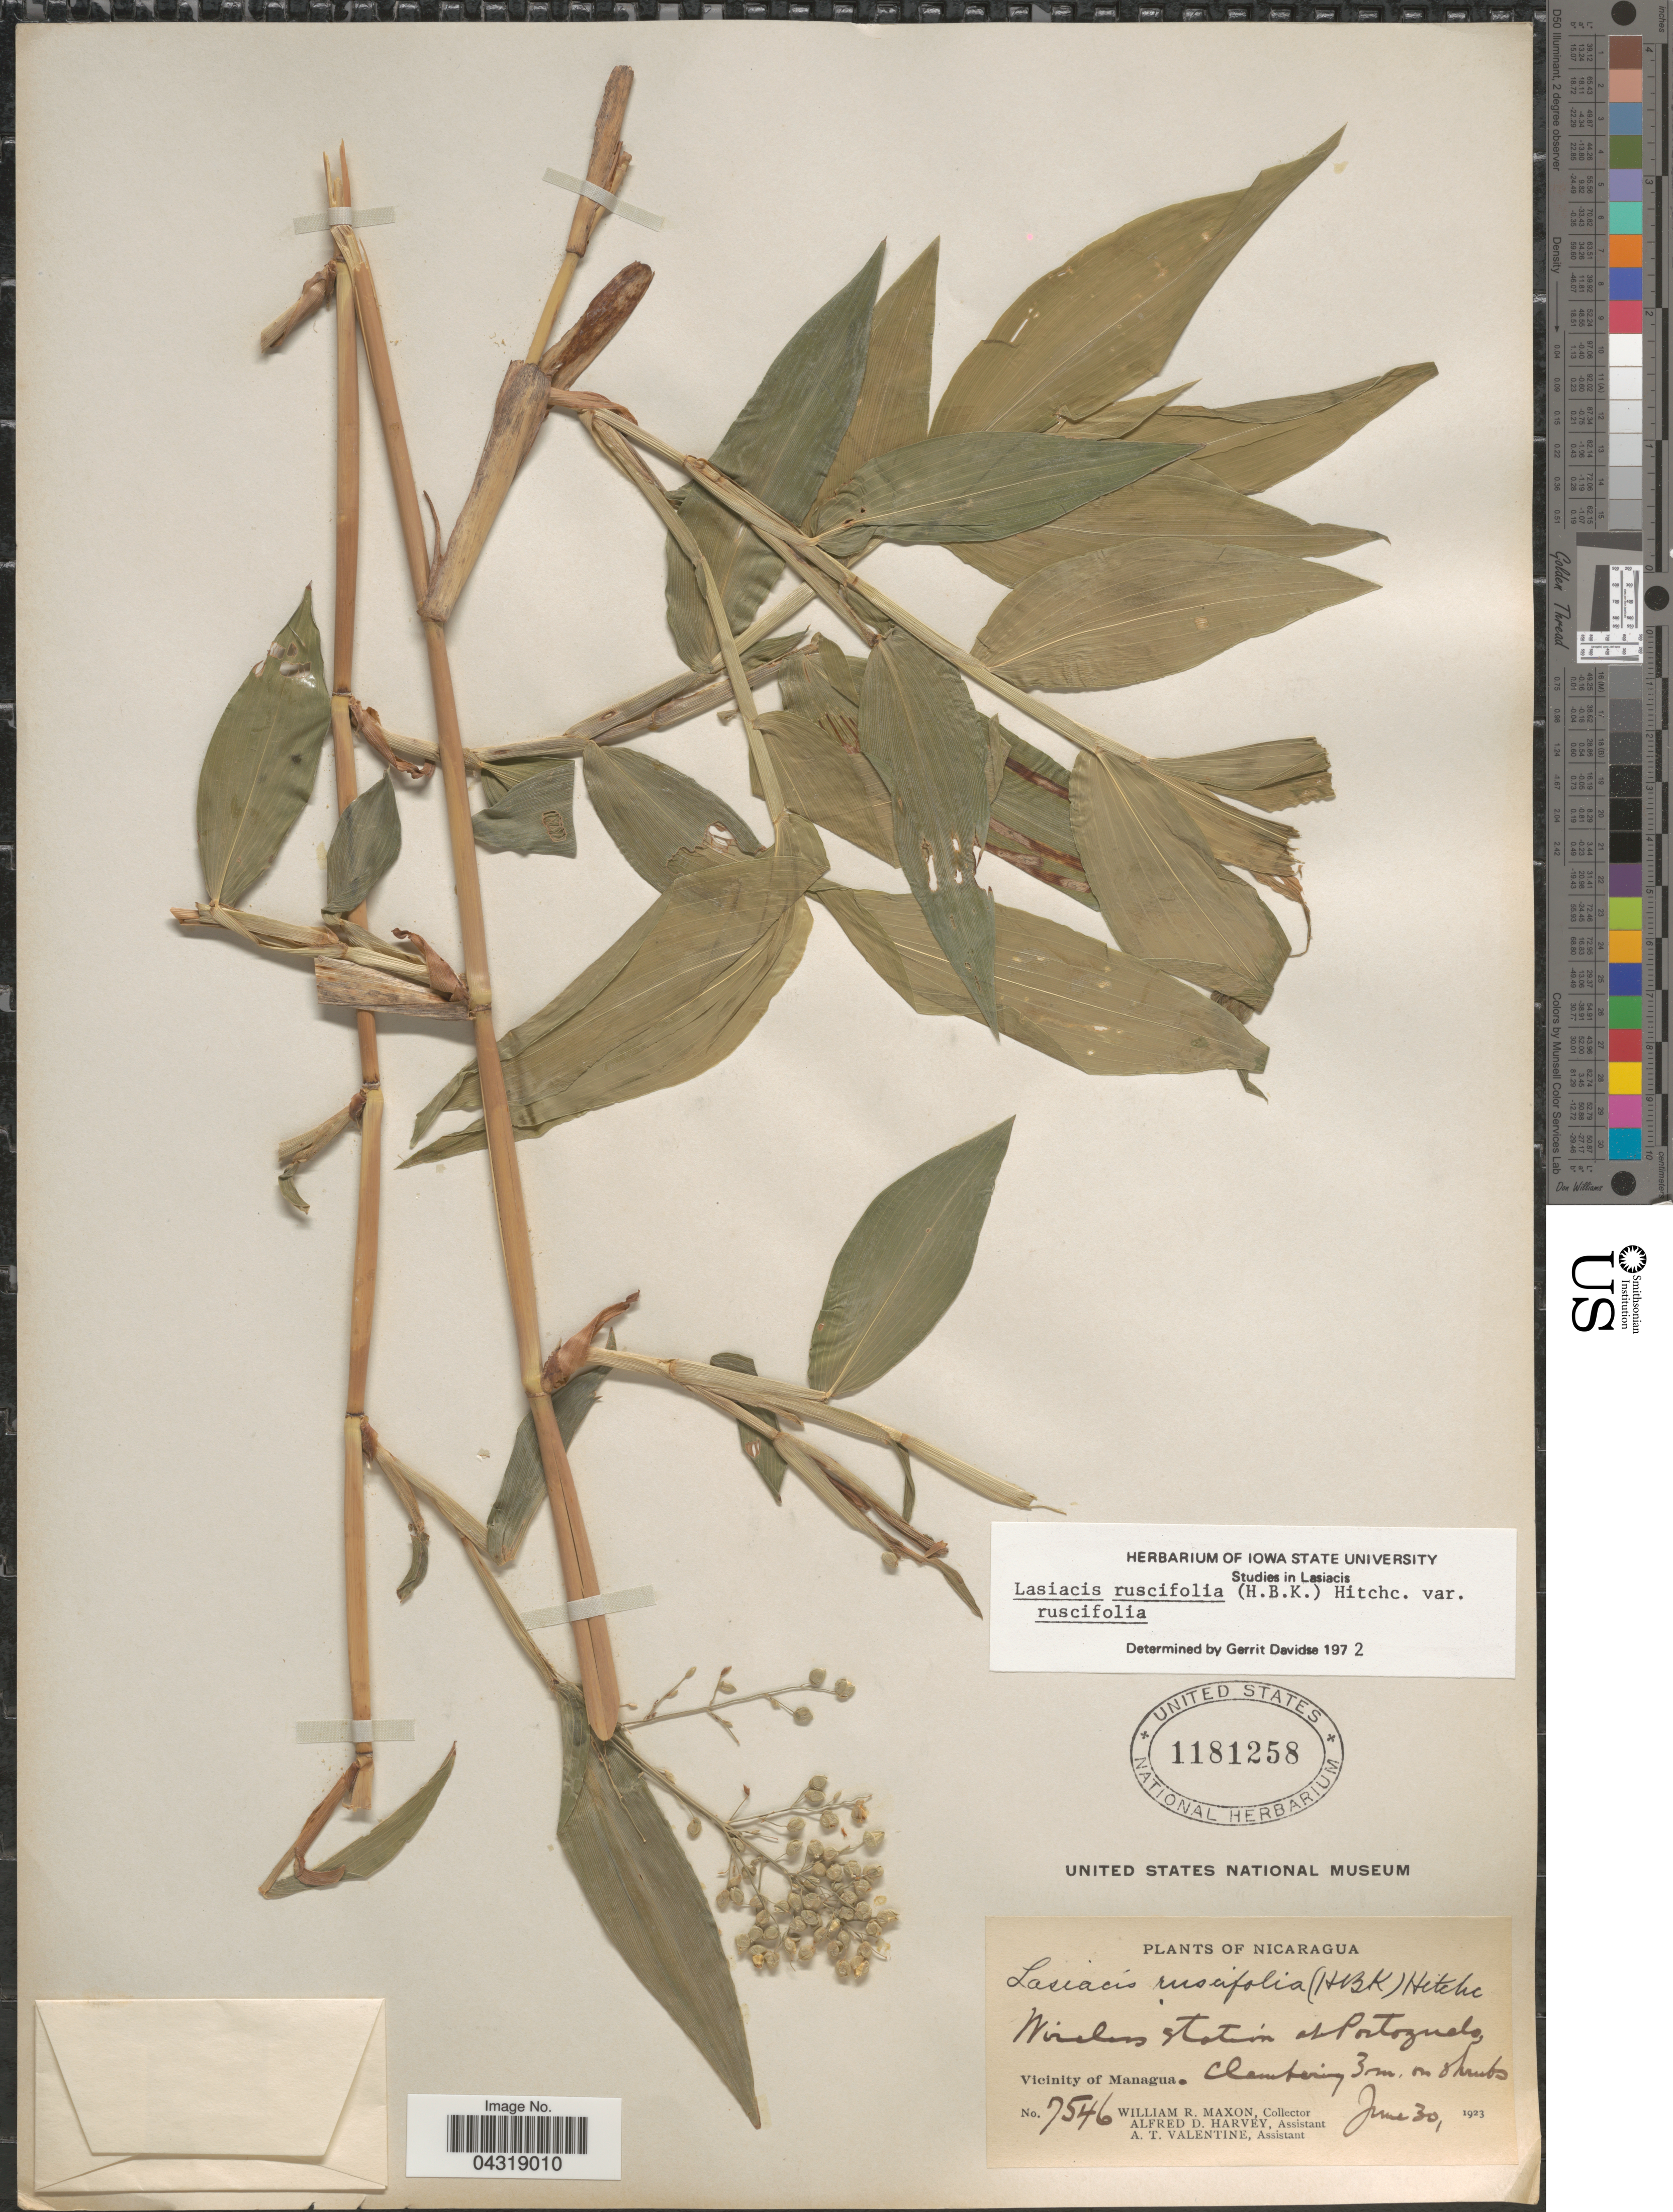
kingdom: Plantae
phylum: Tracheophyta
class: Liliopsida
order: Poales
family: Poaceae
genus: Lasiacis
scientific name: Lasiacis ruscifolia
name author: (Kunth) Hitchc.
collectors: W. R. Maxon, A. D. Harvey & A. Valentine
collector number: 7546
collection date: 1923-06-30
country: Nicaragua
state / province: Managua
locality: Wireless station at Portozuelo. Vicinity of Managua.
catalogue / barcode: US 1181258